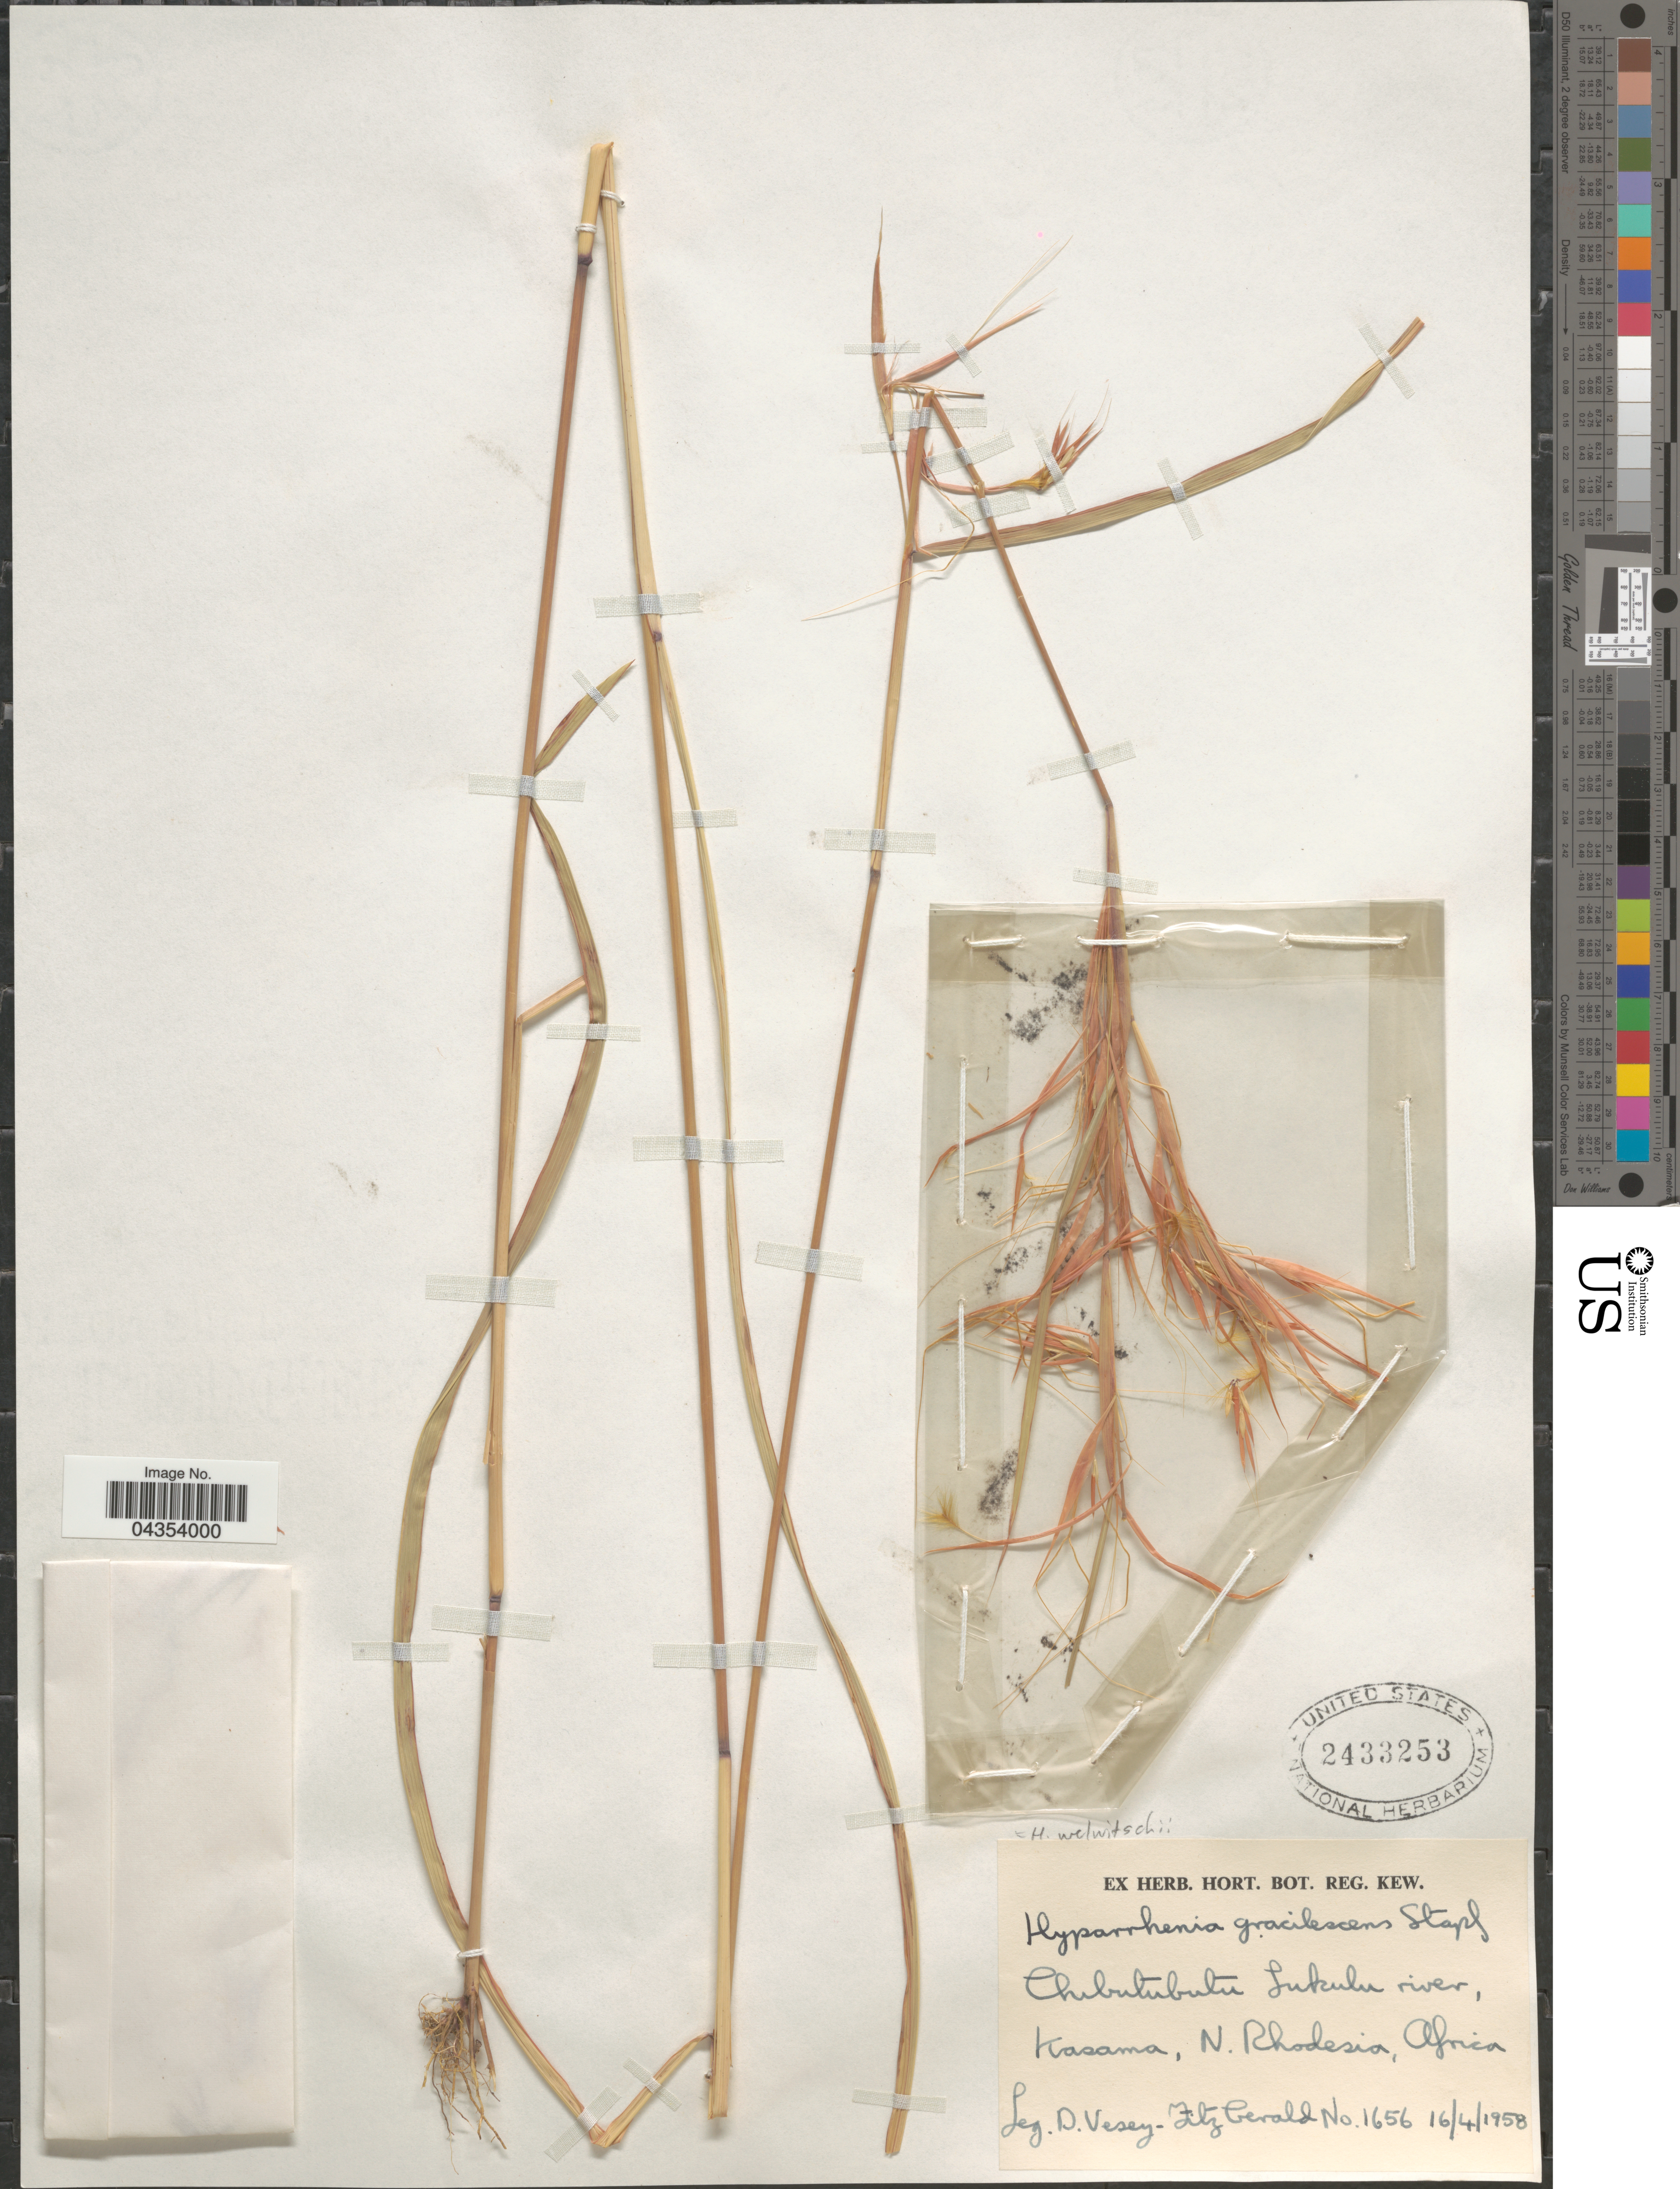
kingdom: Plantae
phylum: Tracheophyta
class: Liliopsida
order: Poales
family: Poaceae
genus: Hyparrhenia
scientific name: Hyparrhenia welwitschii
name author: (Rendle) Stapf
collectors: D. Vesey-Fitzgerald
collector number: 1656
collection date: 1958-04-16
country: Zambia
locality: Chibutubuty Jukulu river, Kasama, N. Rhodesia.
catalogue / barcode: US 2433253